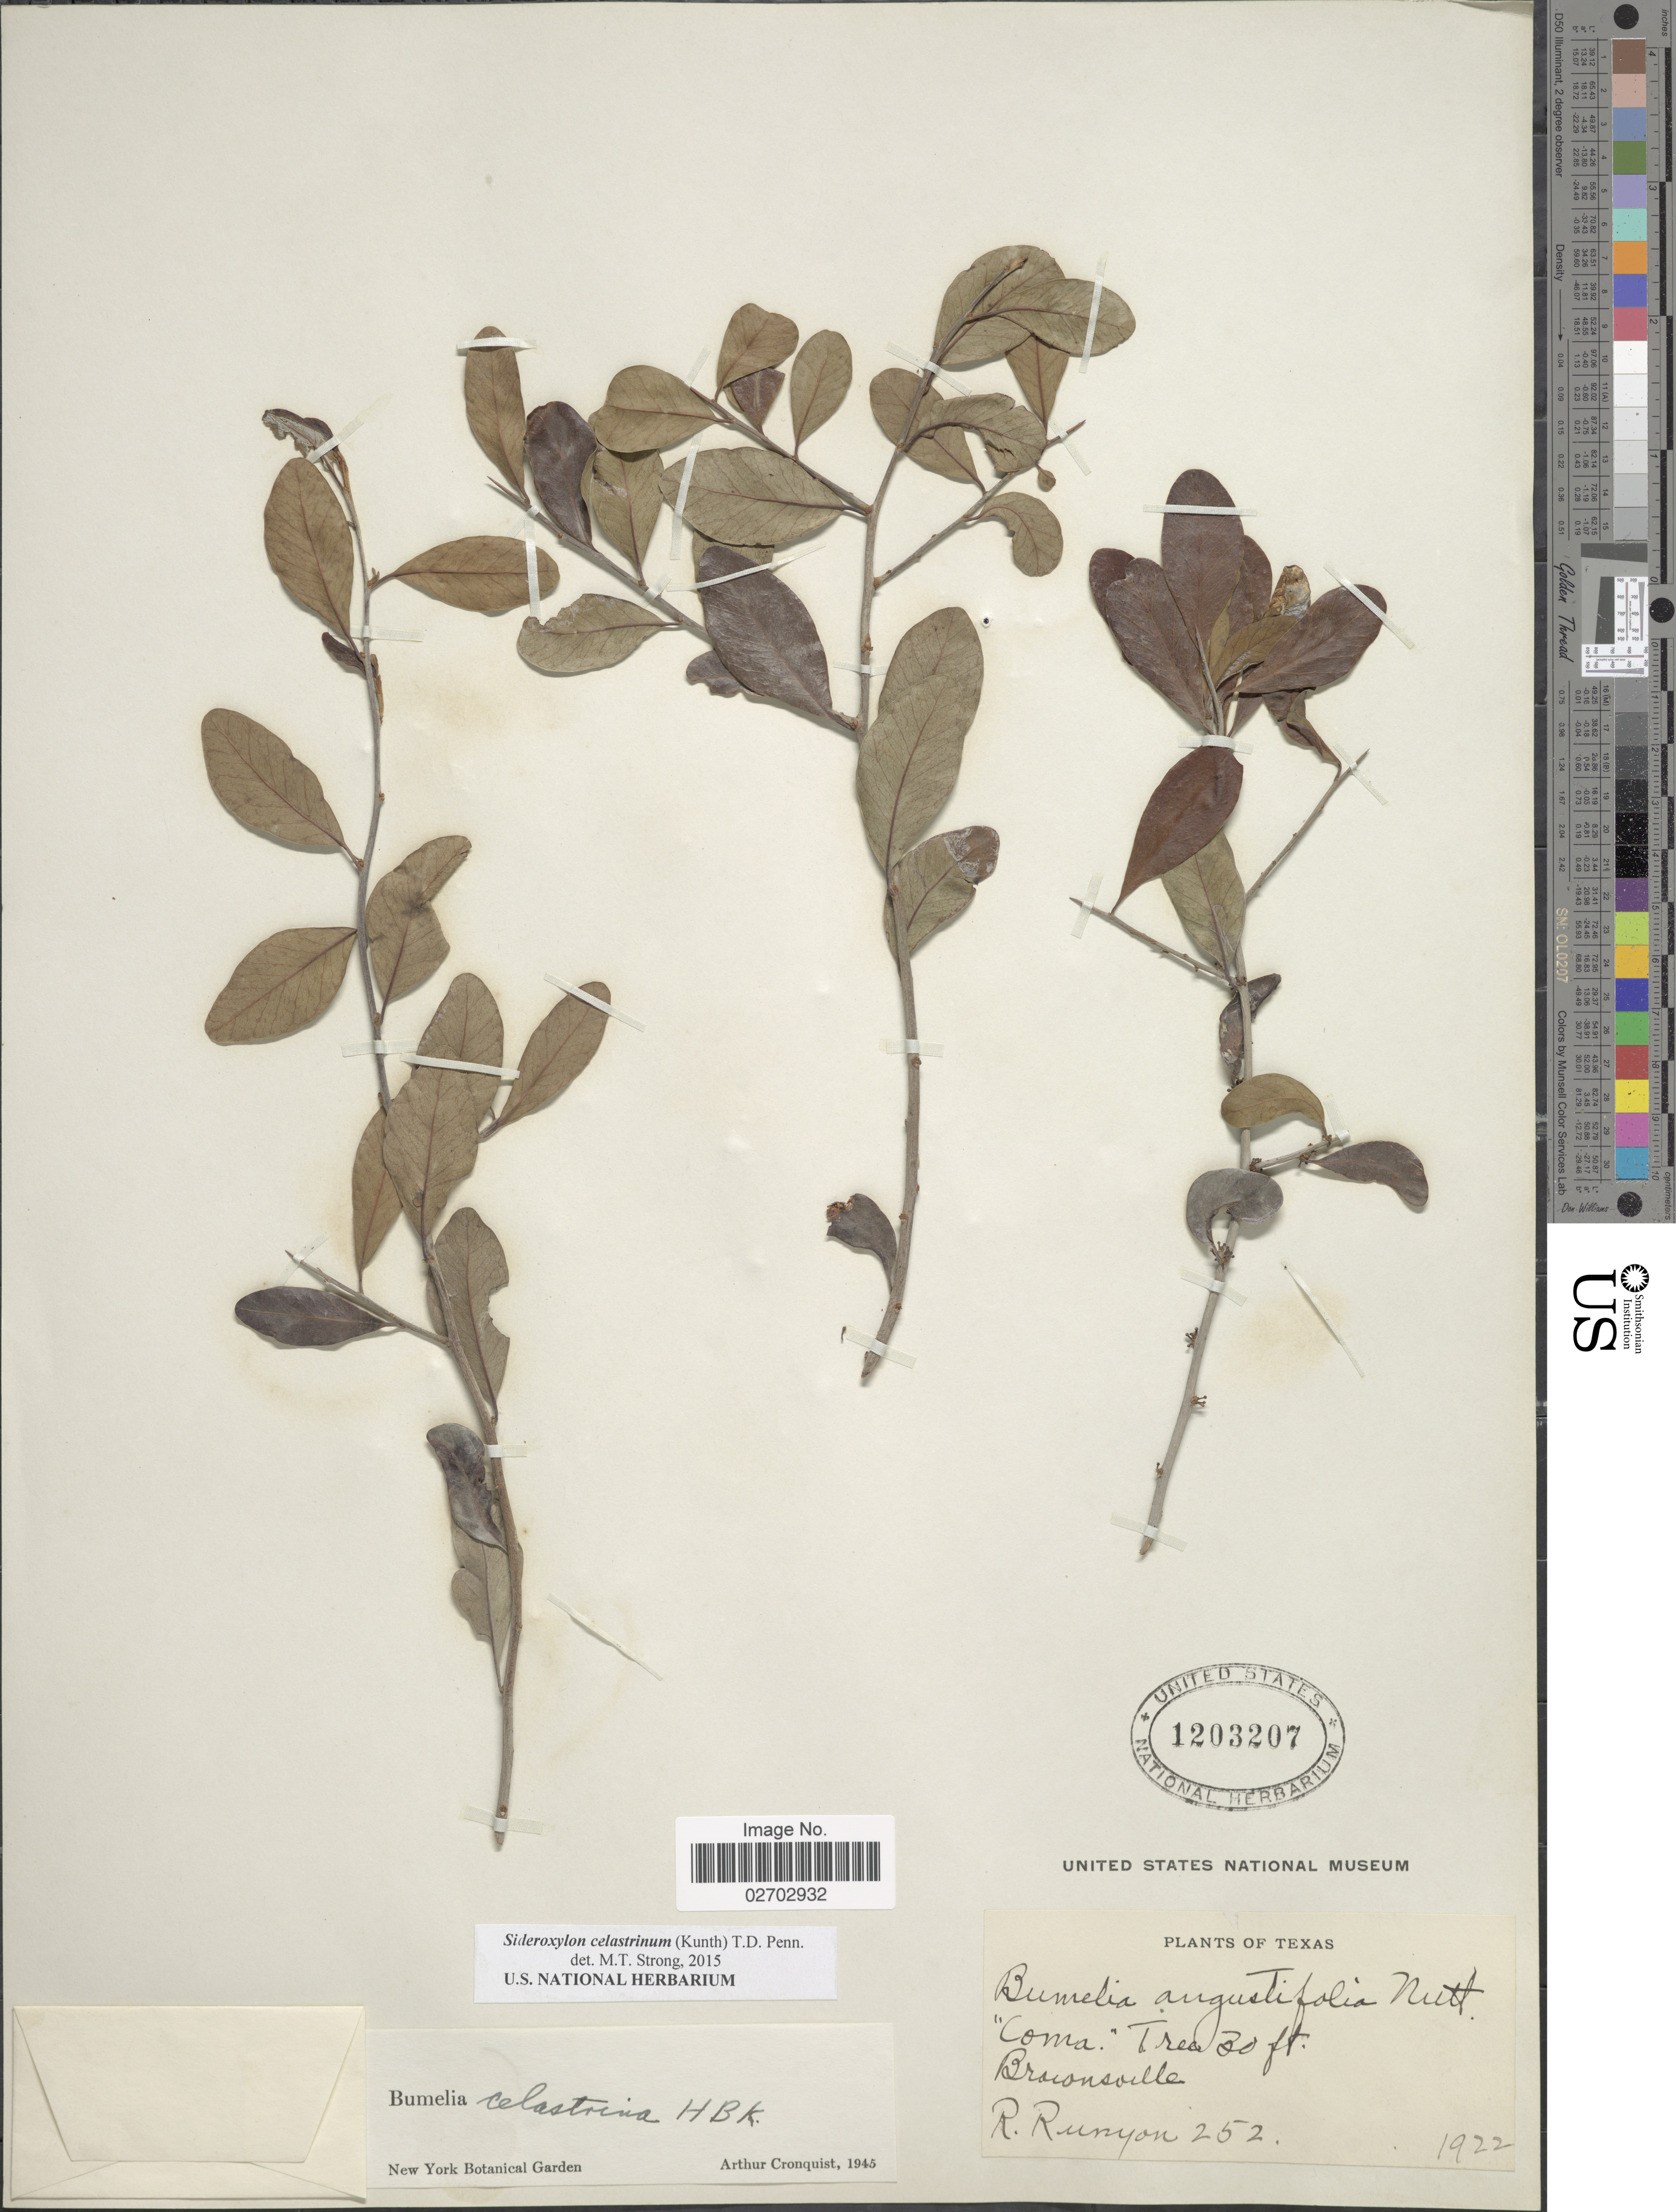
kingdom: Plantae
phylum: Tracheophyta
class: Magnoliopsida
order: Ericales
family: Sapotaceae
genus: Sideroxylon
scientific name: Sideroxylon celastrinum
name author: (Kunth) T.D. Penn.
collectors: R. Runyon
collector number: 252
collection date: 1922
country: United States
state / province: Texas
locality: Brownsville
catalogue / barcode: US 1203207